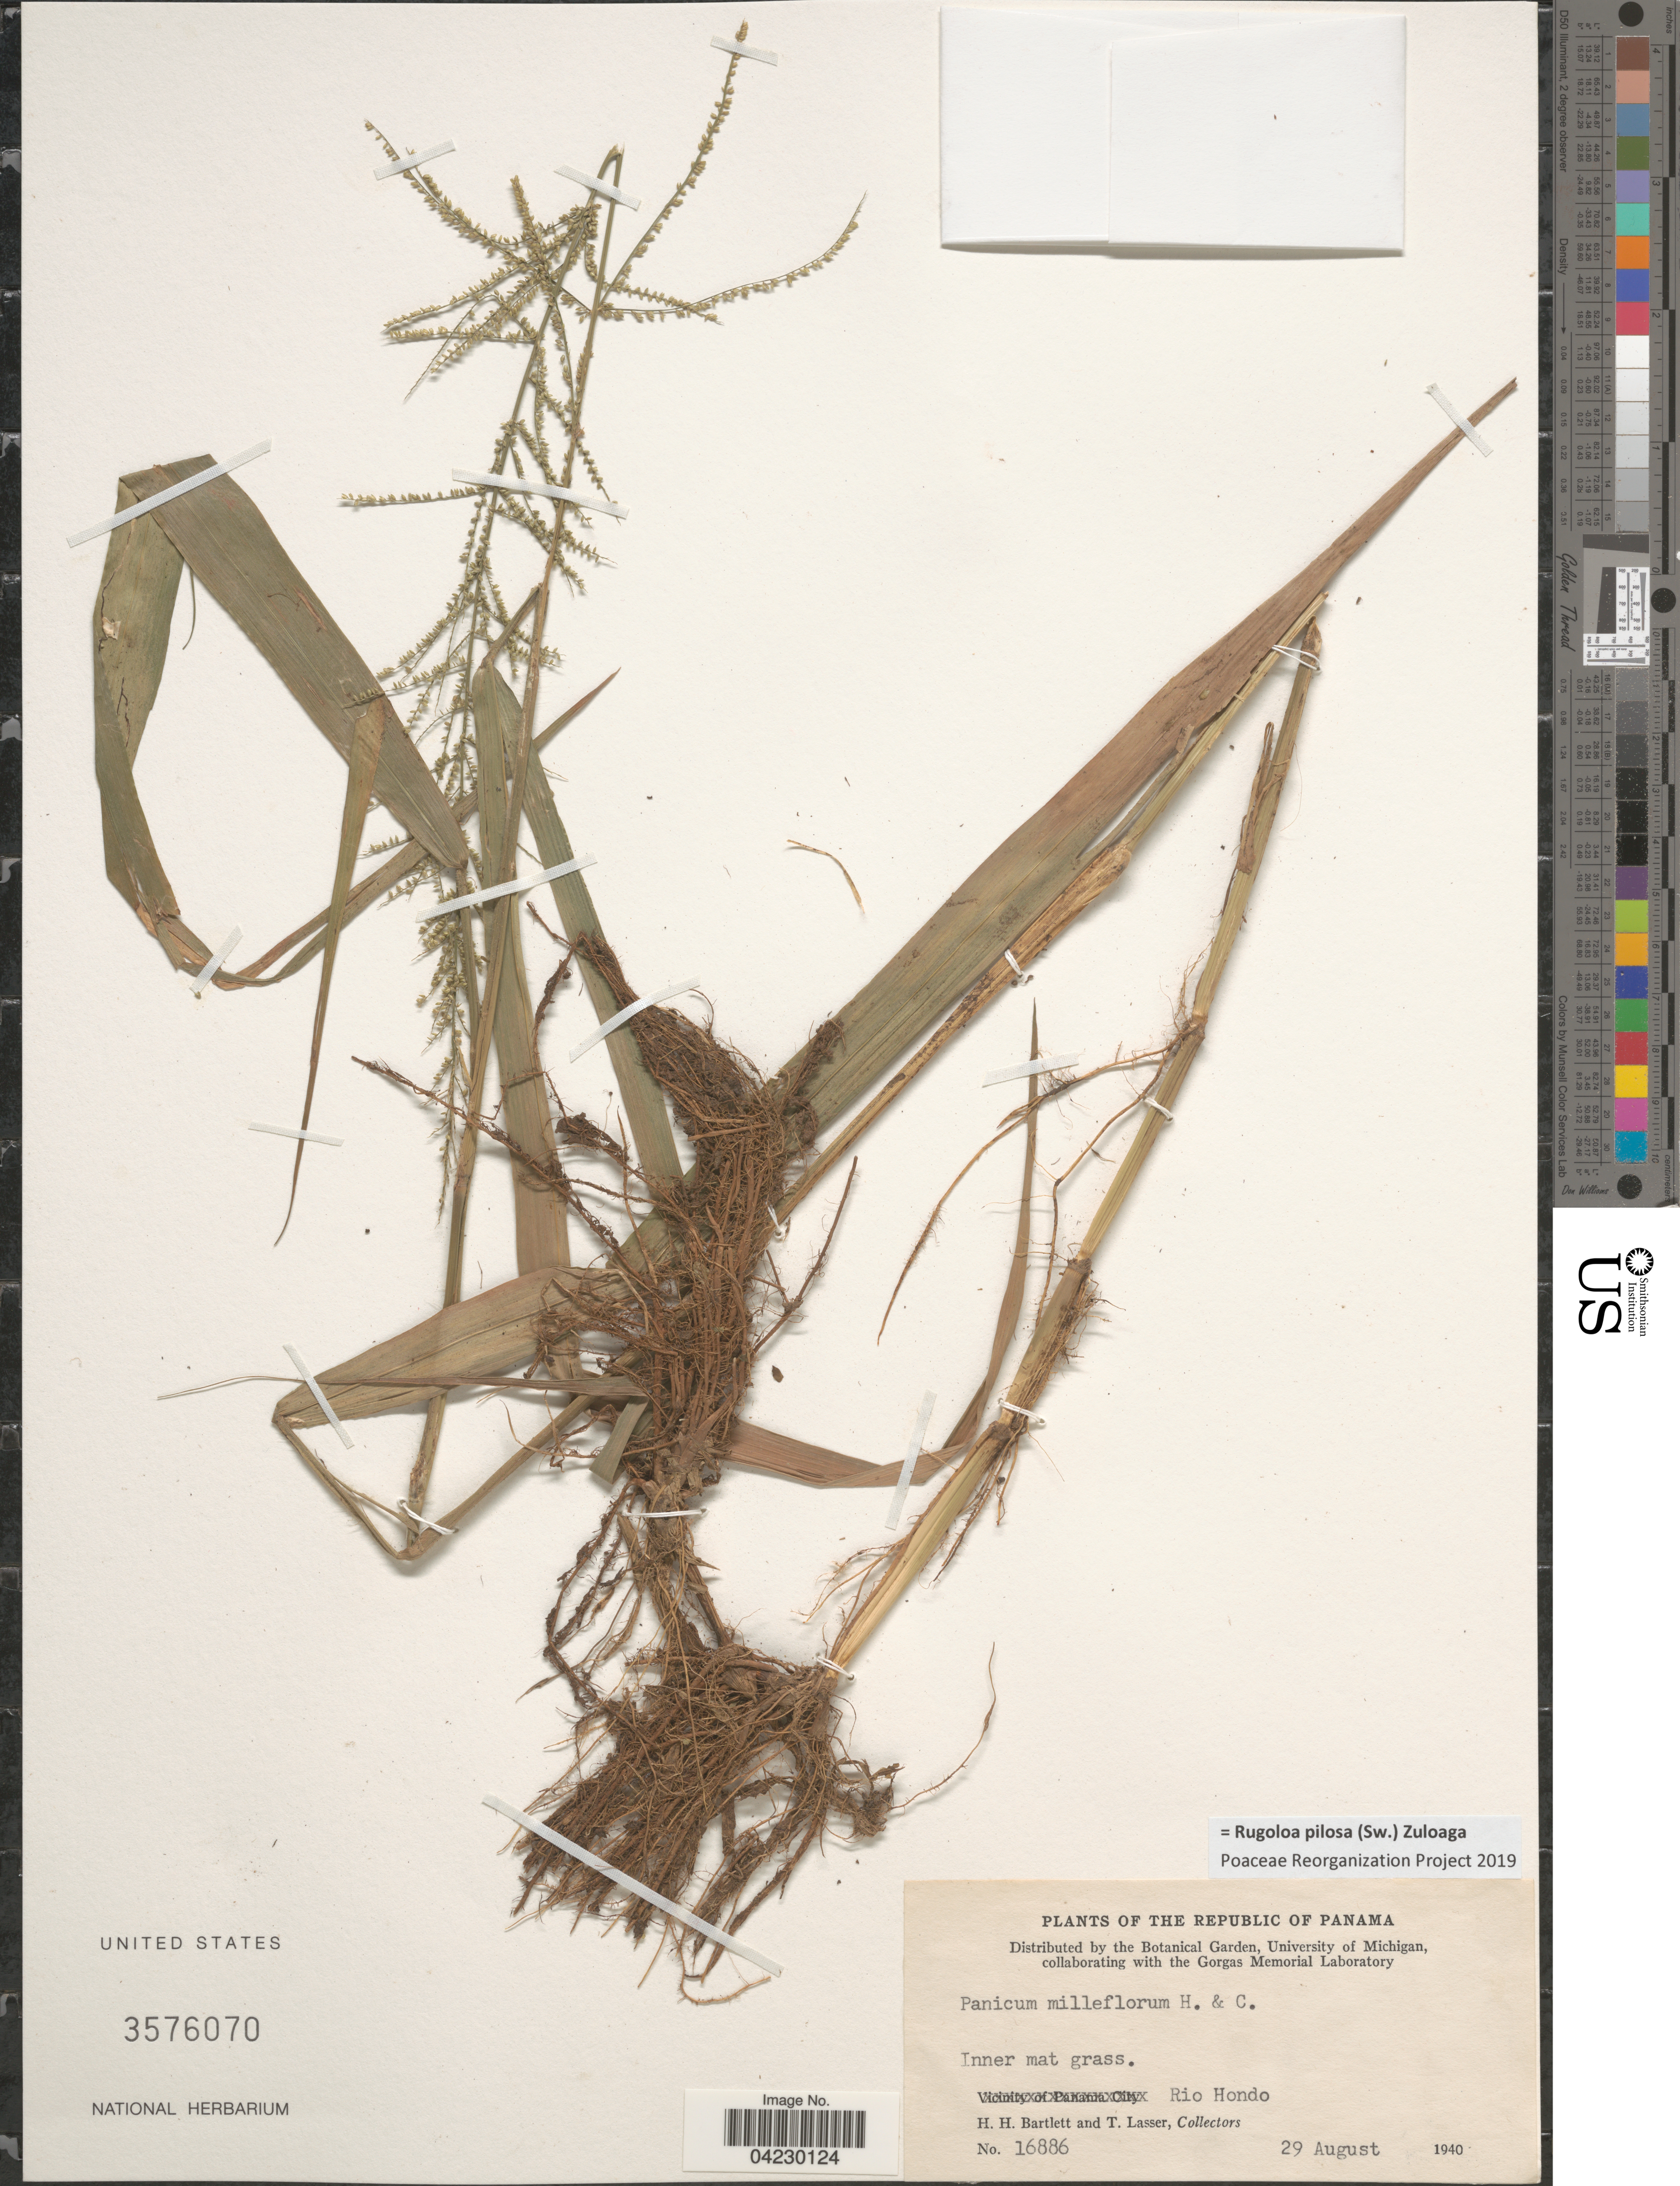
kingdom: Plantae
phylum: Tracheophyta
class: Liliopsida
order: Poales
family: Poaceae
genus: Rugoloa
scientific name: Rugoloa pilosa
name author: (Sw.) Zuloaga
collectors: H. H. Bartlett & T. Lasser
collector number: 16886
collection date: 1940-08-29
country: Panama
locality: The Republic of Panama. Rio Hondo.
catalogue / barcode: US 3576070